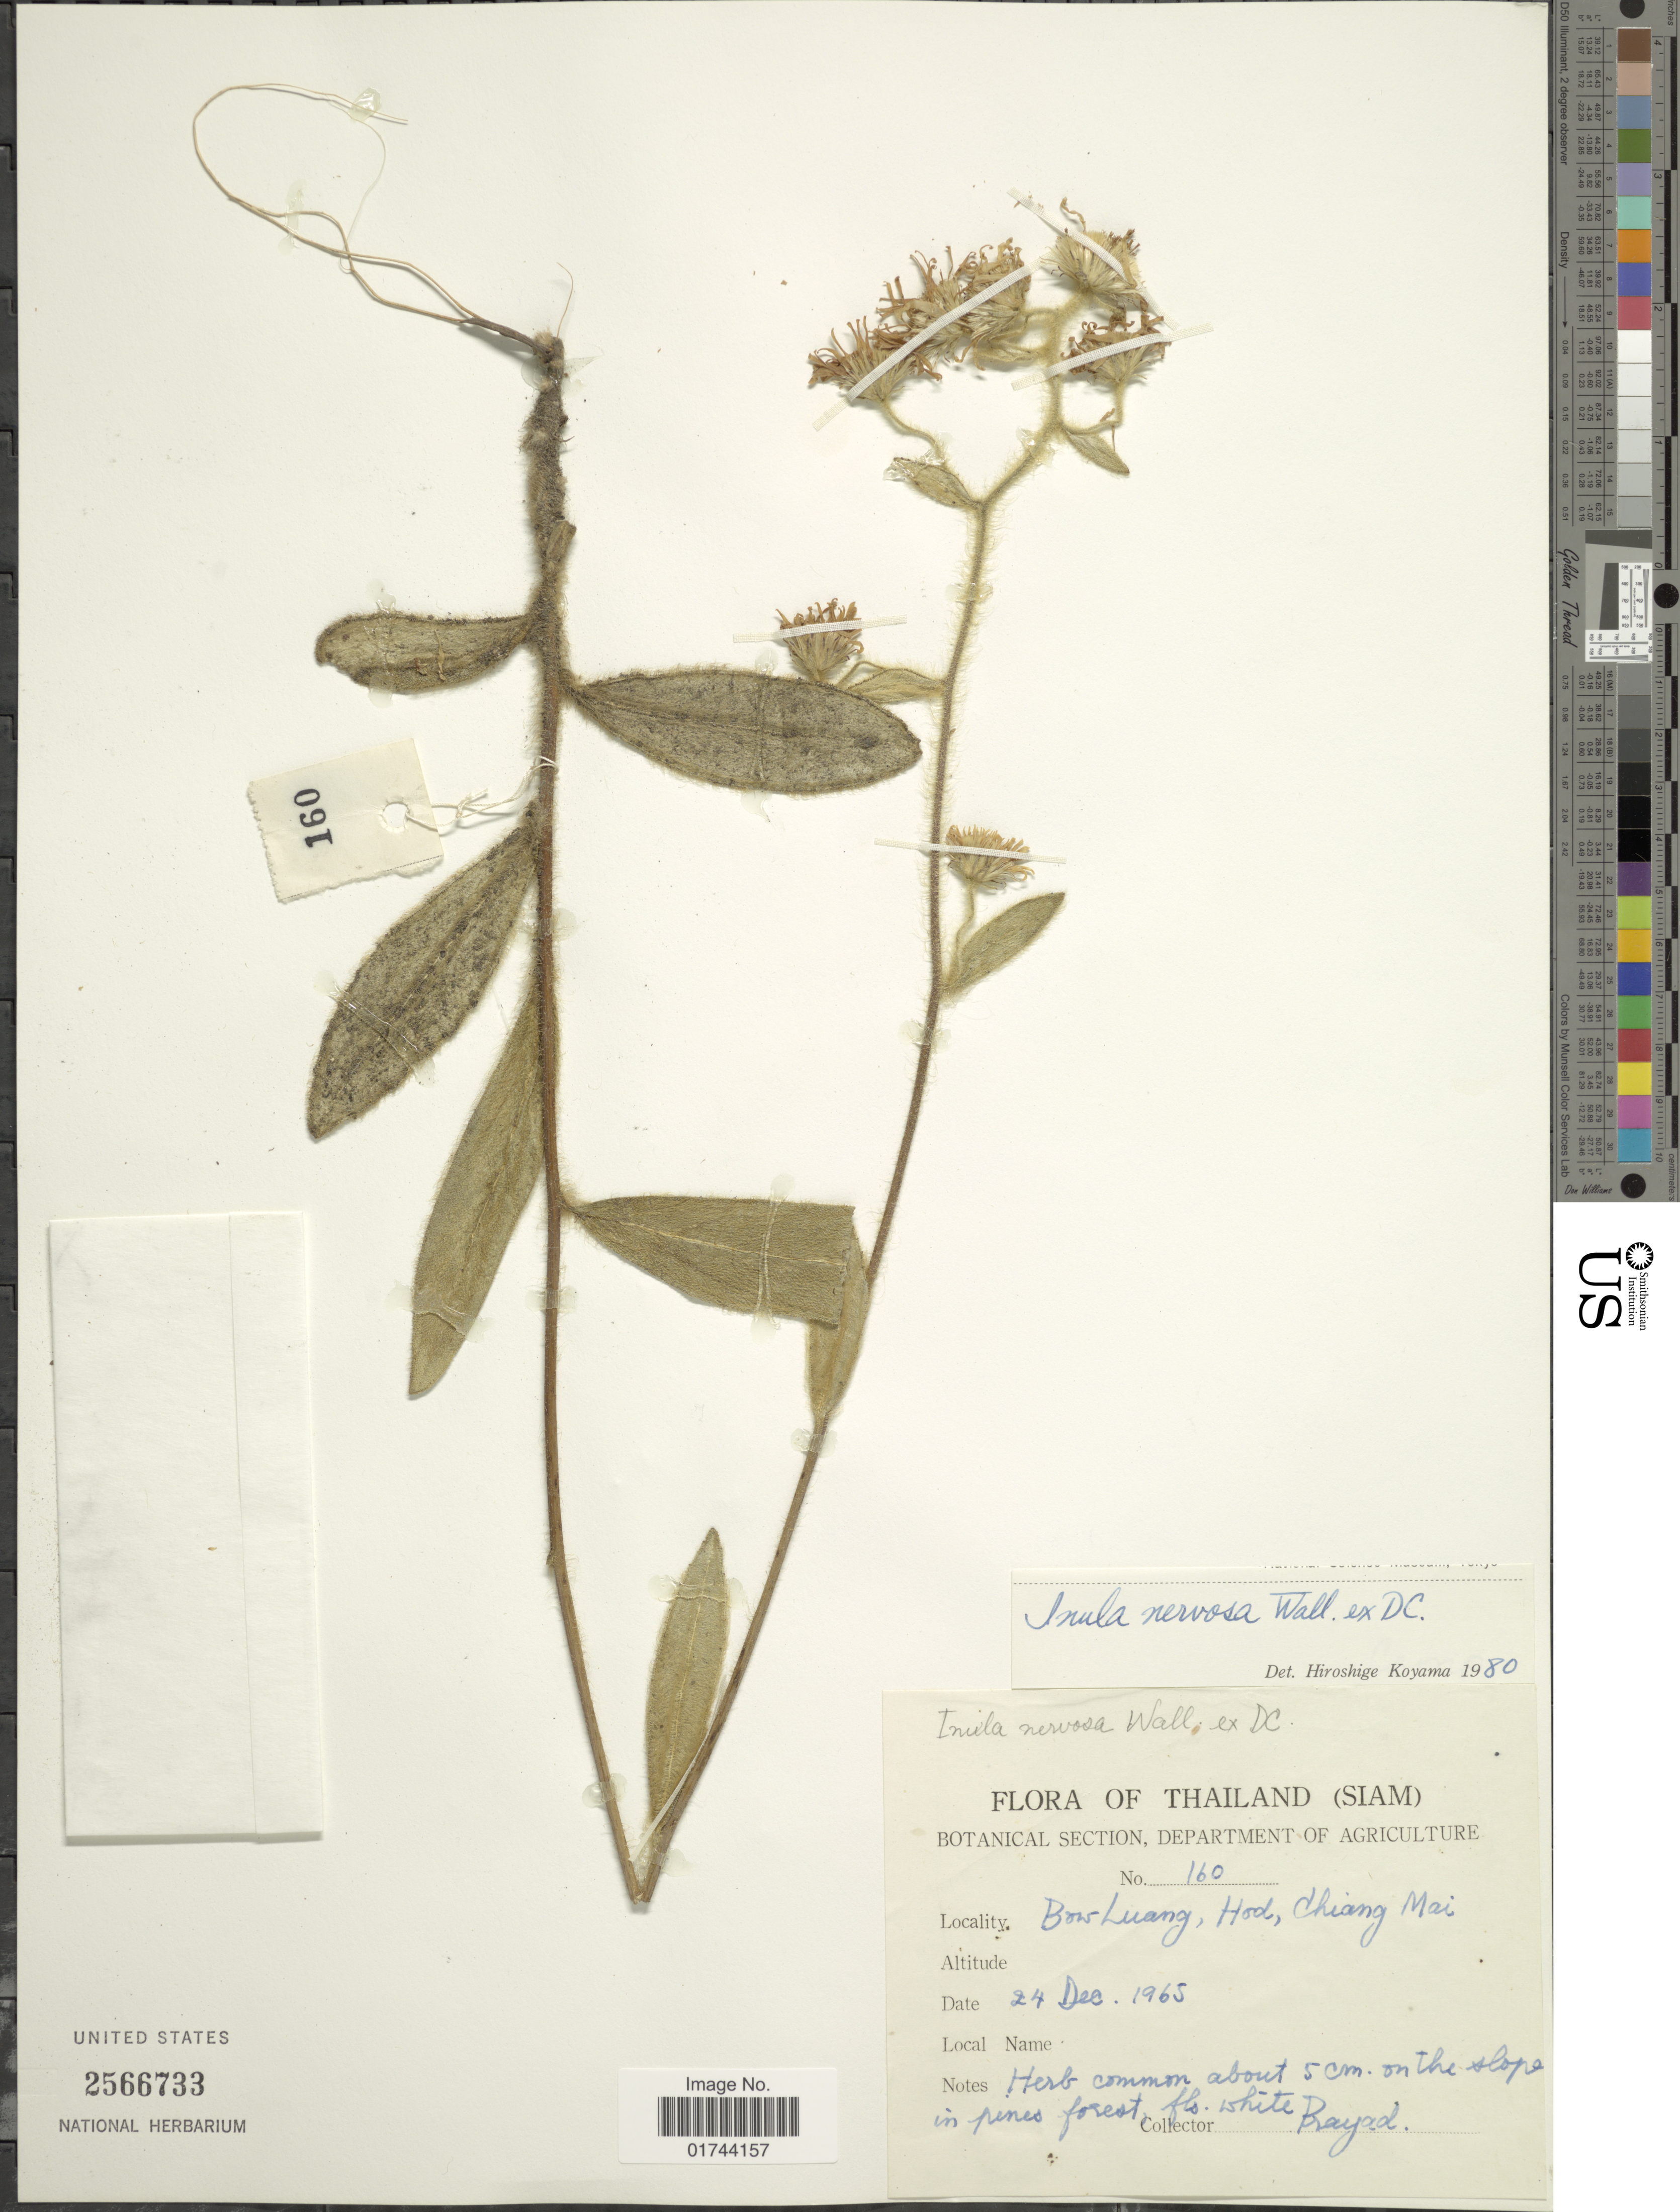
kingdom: Plantae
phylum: Tracheophyta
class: Magnoliopsida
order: Asterales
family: Asteraceae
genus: Inula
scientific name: Inula nervosa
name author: Wall. ex DC.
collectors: Brayad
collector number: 160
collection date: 1965-12-24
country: Thailand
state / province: Chiang Mai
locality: Siam, Bow Luang, Hodm Chiang Mai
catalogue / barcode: US 2566733